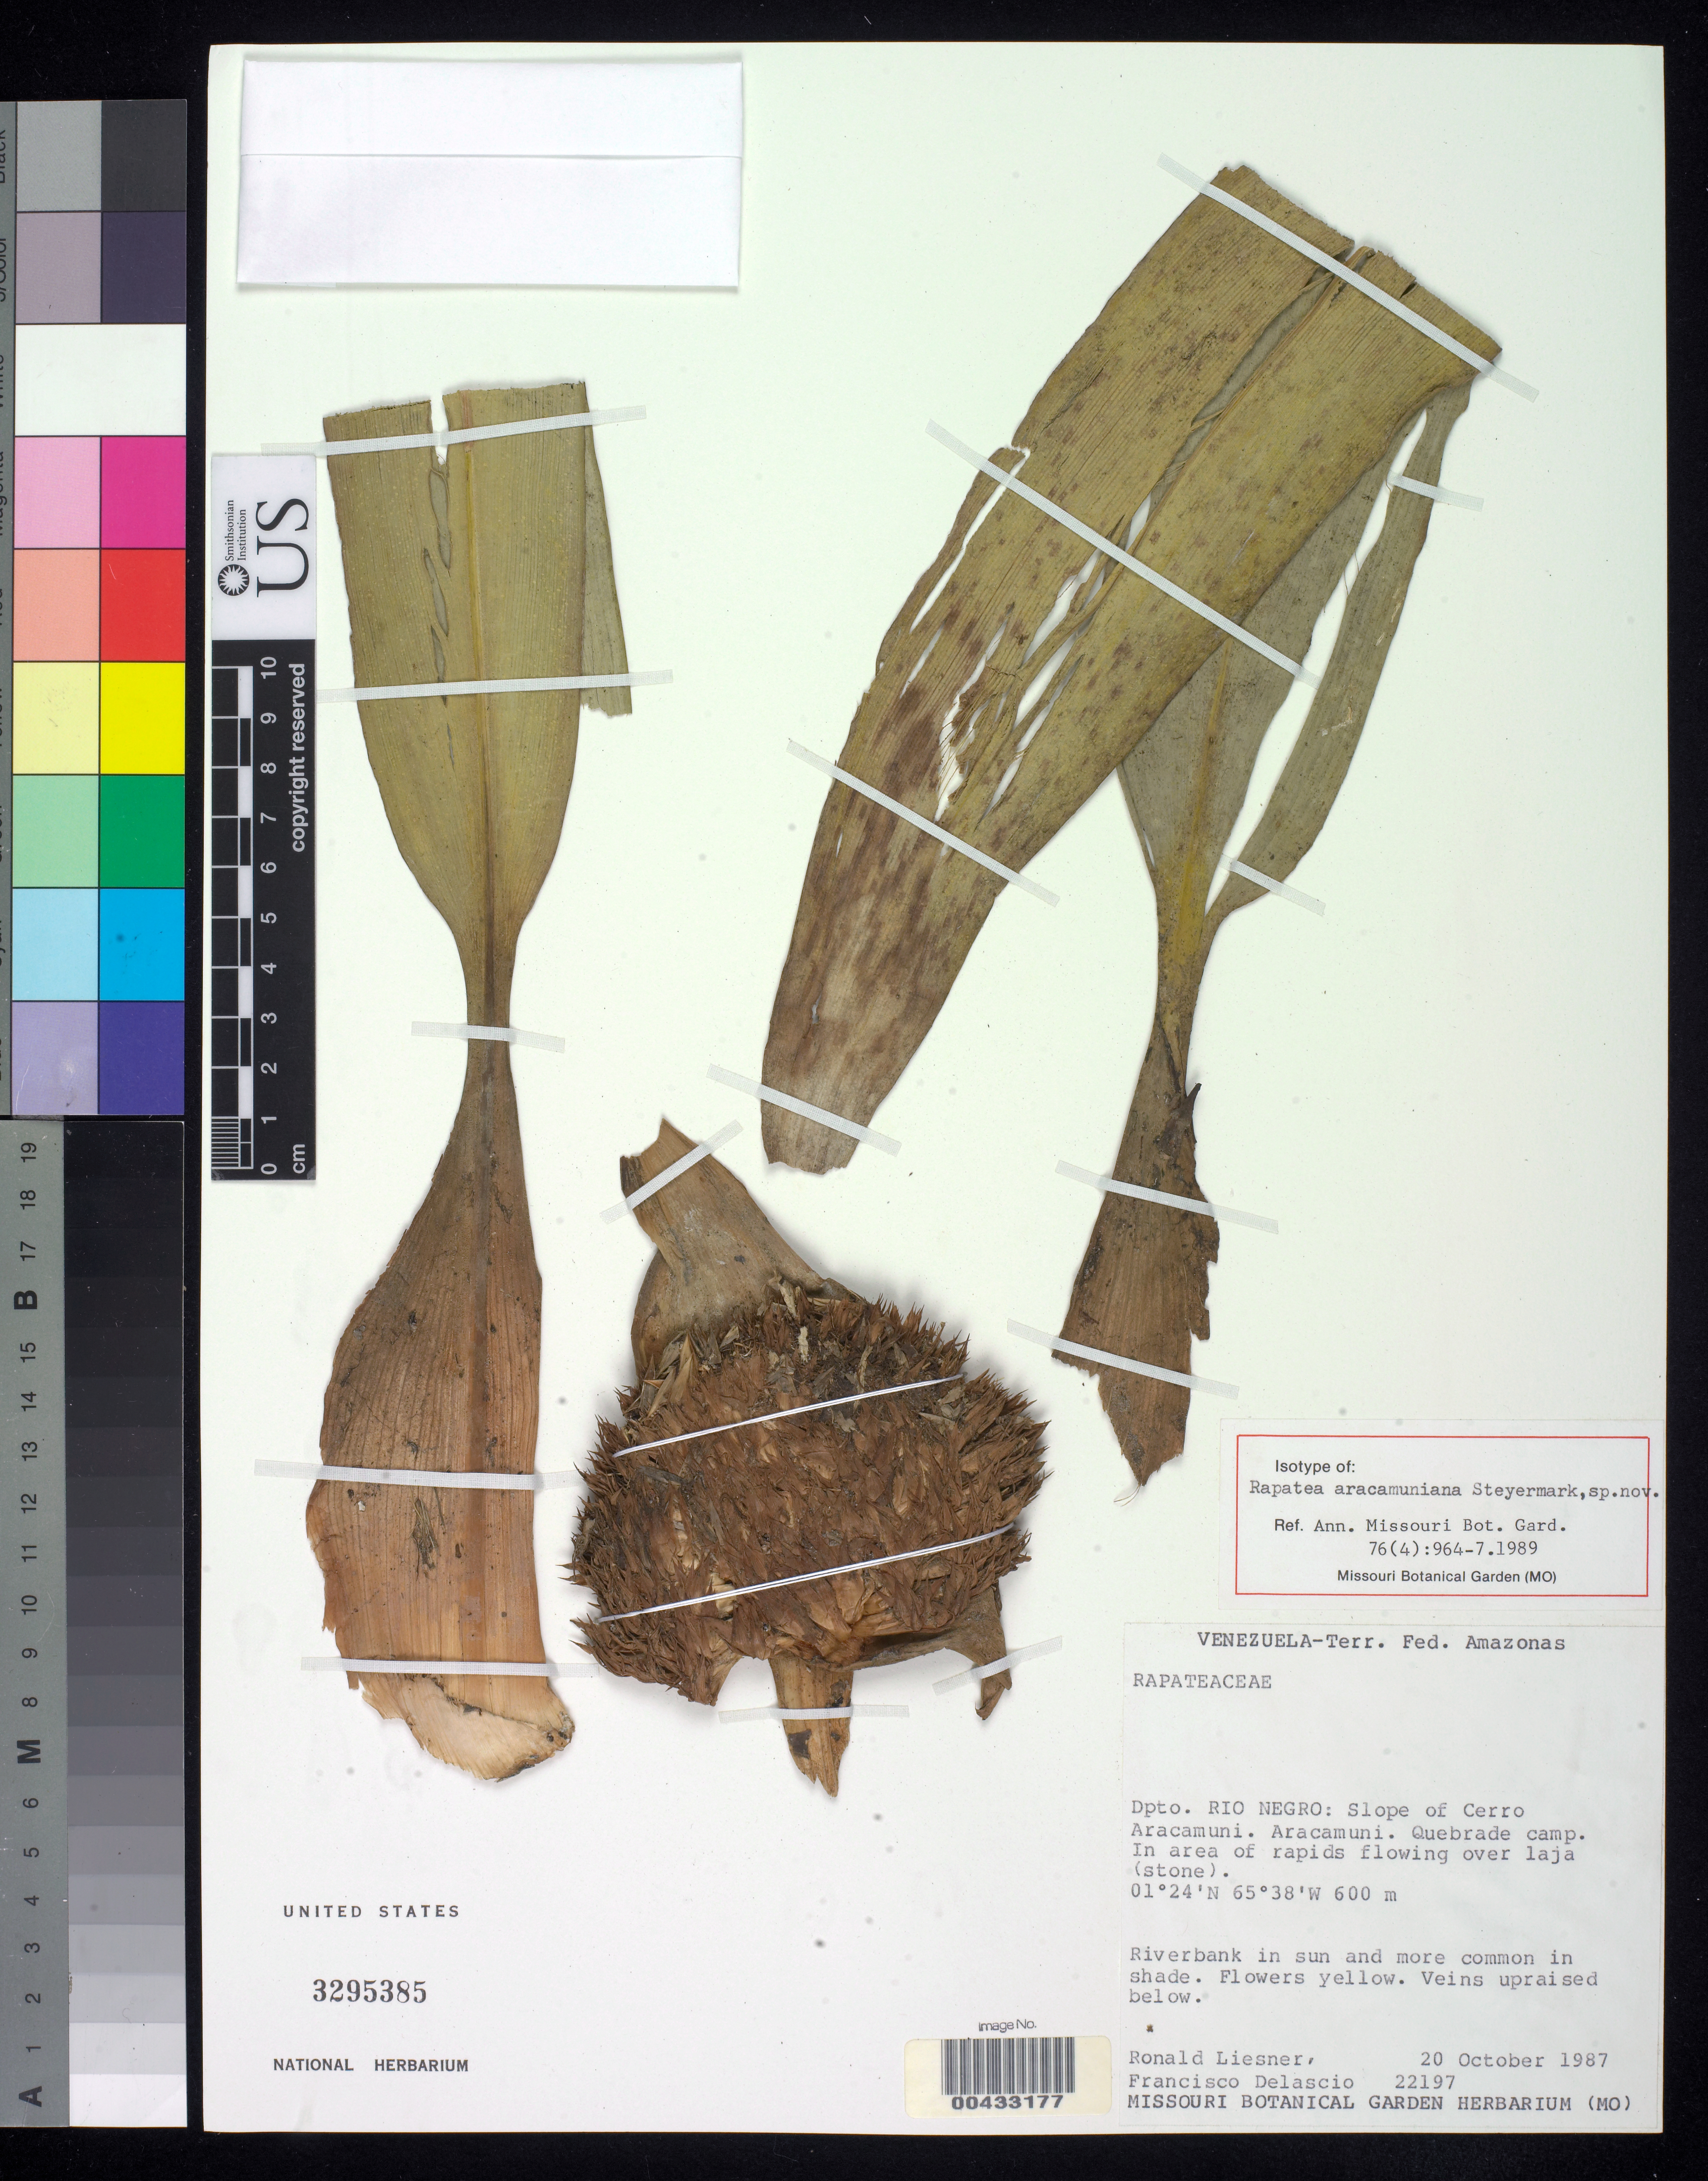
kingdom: Plantae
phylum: Tracheophyta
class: Liliopsida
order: Poales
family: Rapateaceae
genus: Rapatea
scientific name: Rapatea aracamuniana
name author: Steyerm.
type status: Isotype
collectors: R. L. Liesner & R. Delascio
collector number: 22197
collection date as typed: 20 Oct 1987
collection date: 1987-10-20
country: Venezuela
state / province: Amazonas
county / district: Rio Negro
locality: Slope of Cerro Aracumuni, Acaramuni, quebrade camp.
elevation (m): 600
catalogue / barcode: US 3295385